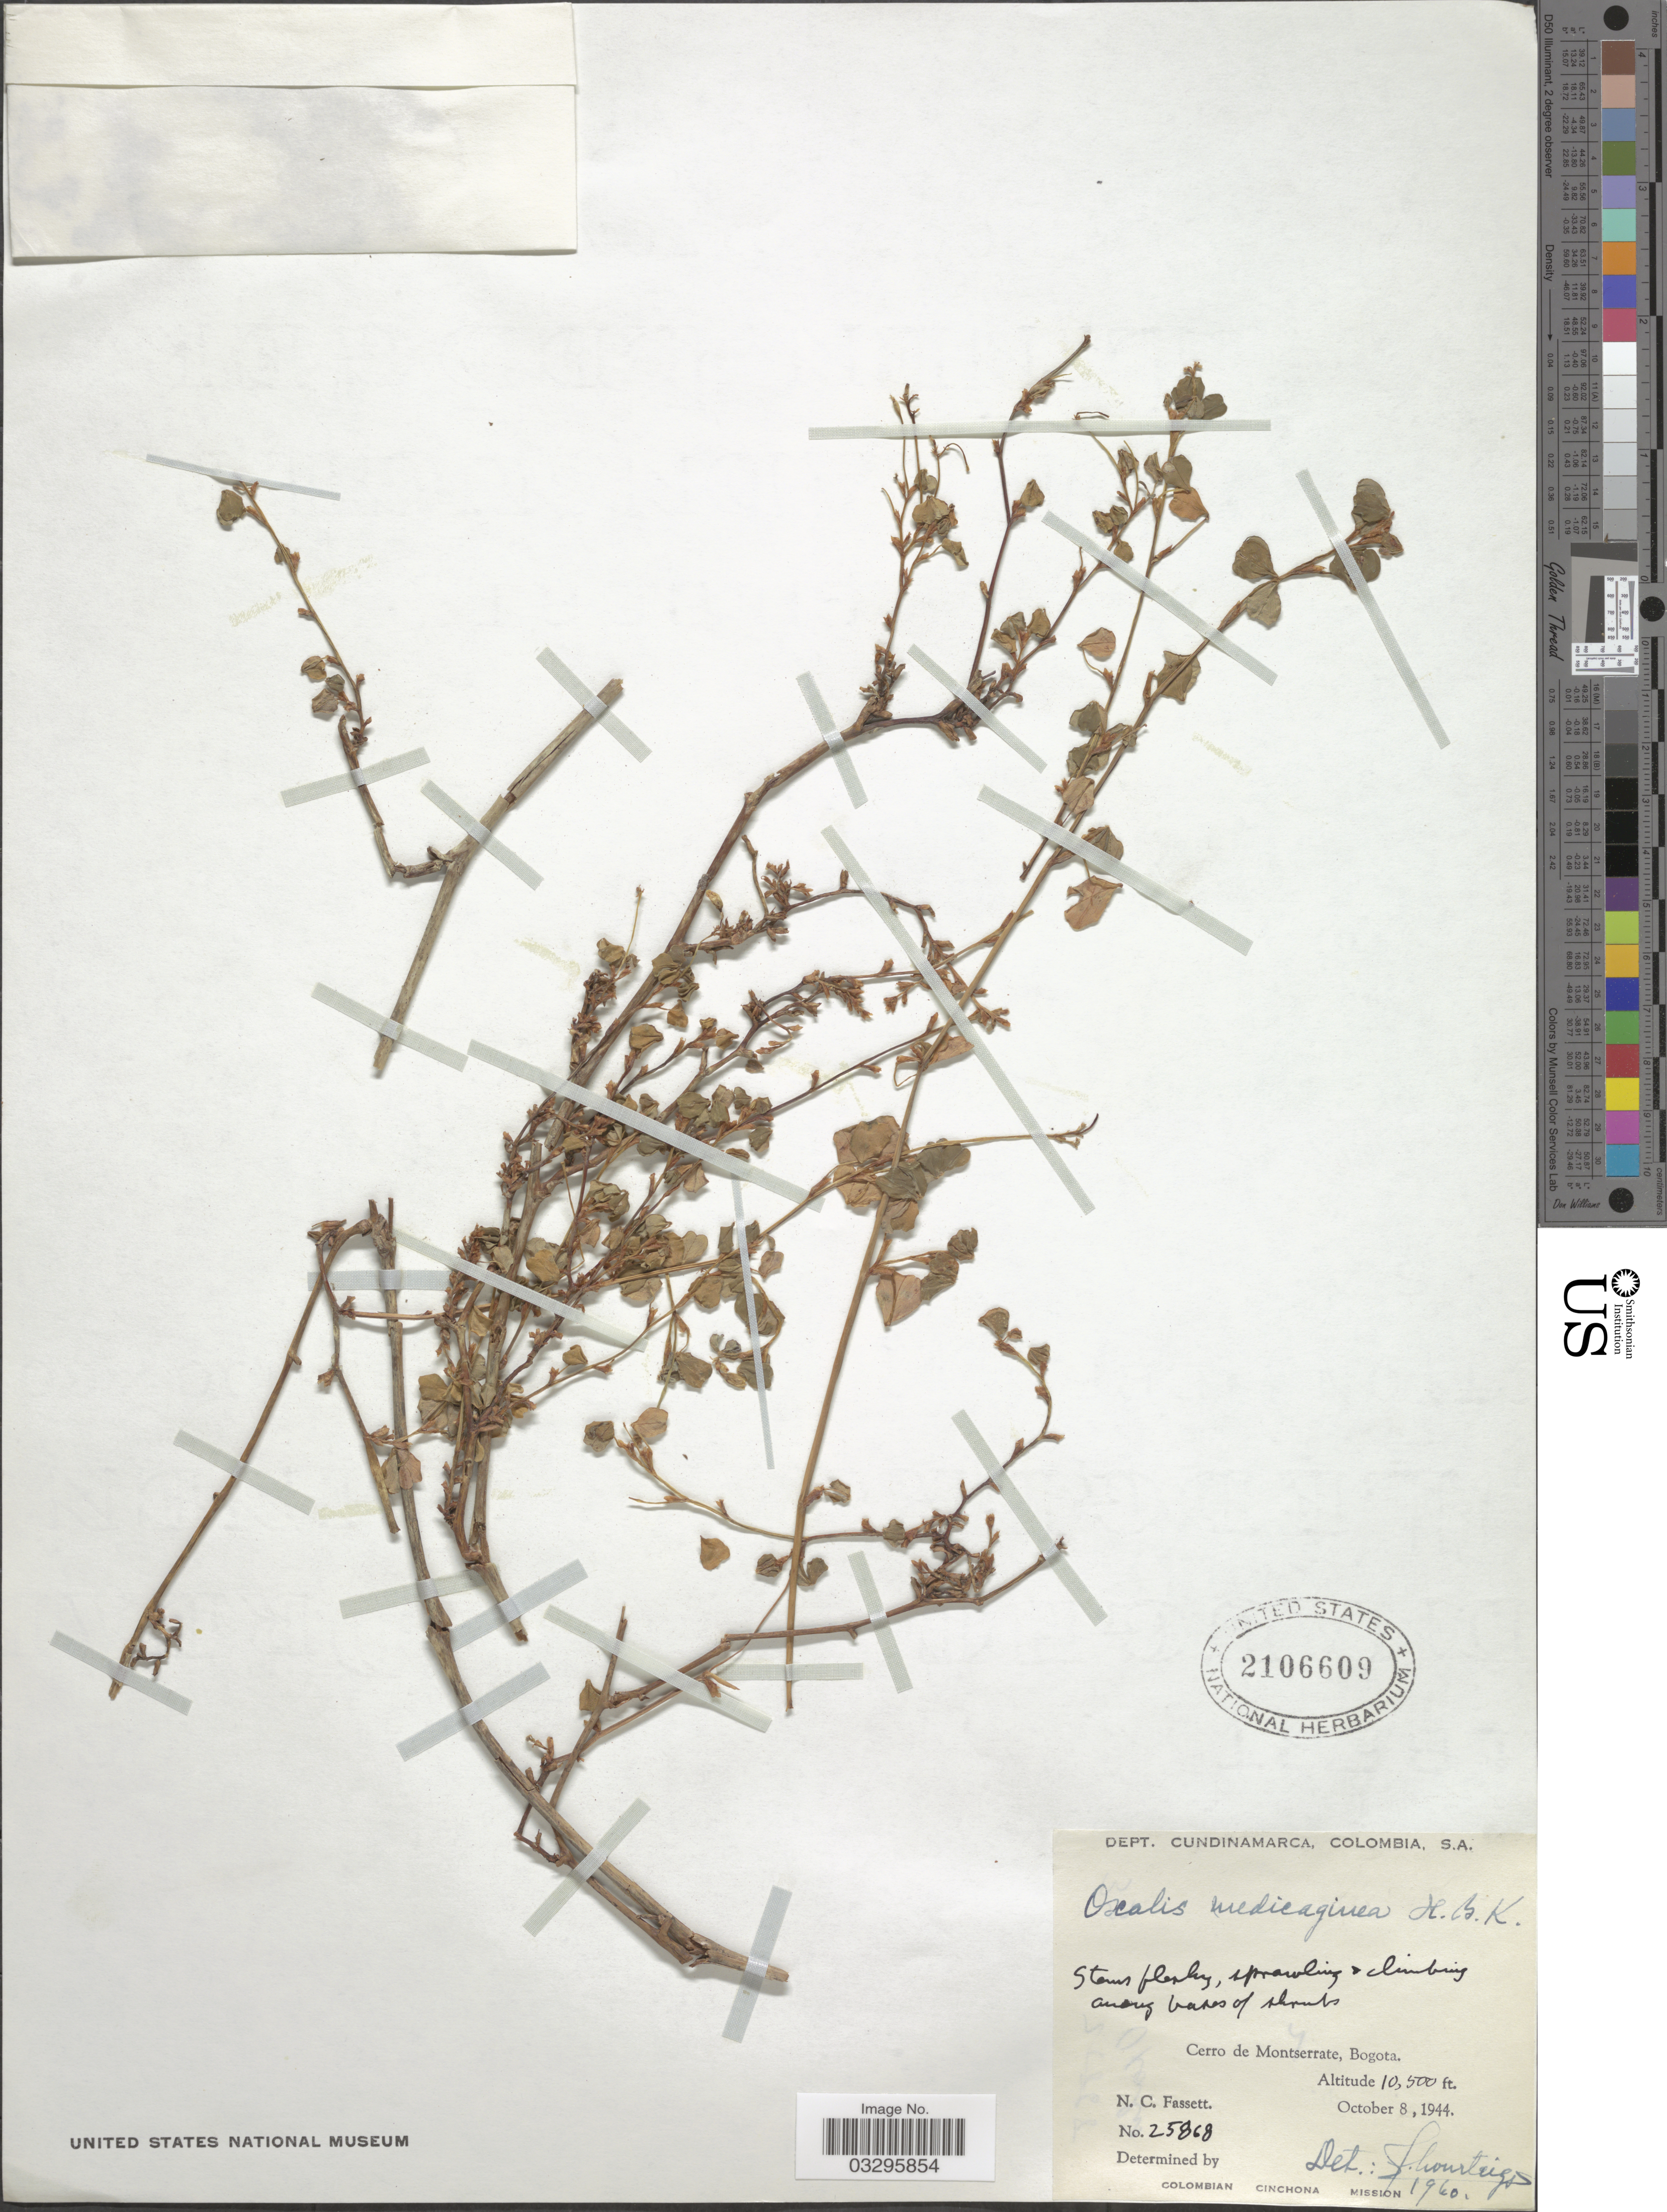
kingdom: Plantae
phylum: Tracheophyta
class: Magnoliopsida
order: Oxalidales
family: Oxalidaceae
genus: Oxalis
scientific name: Oxalis medicaginea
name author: Kunth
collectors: N. C. Fassett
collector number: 25868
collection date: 1944-10-08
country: Colombia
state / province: Cundinamarca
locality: Dept. Cundinamarca. Cerro de Montserrate.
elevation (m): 3200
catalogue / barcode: US 216609